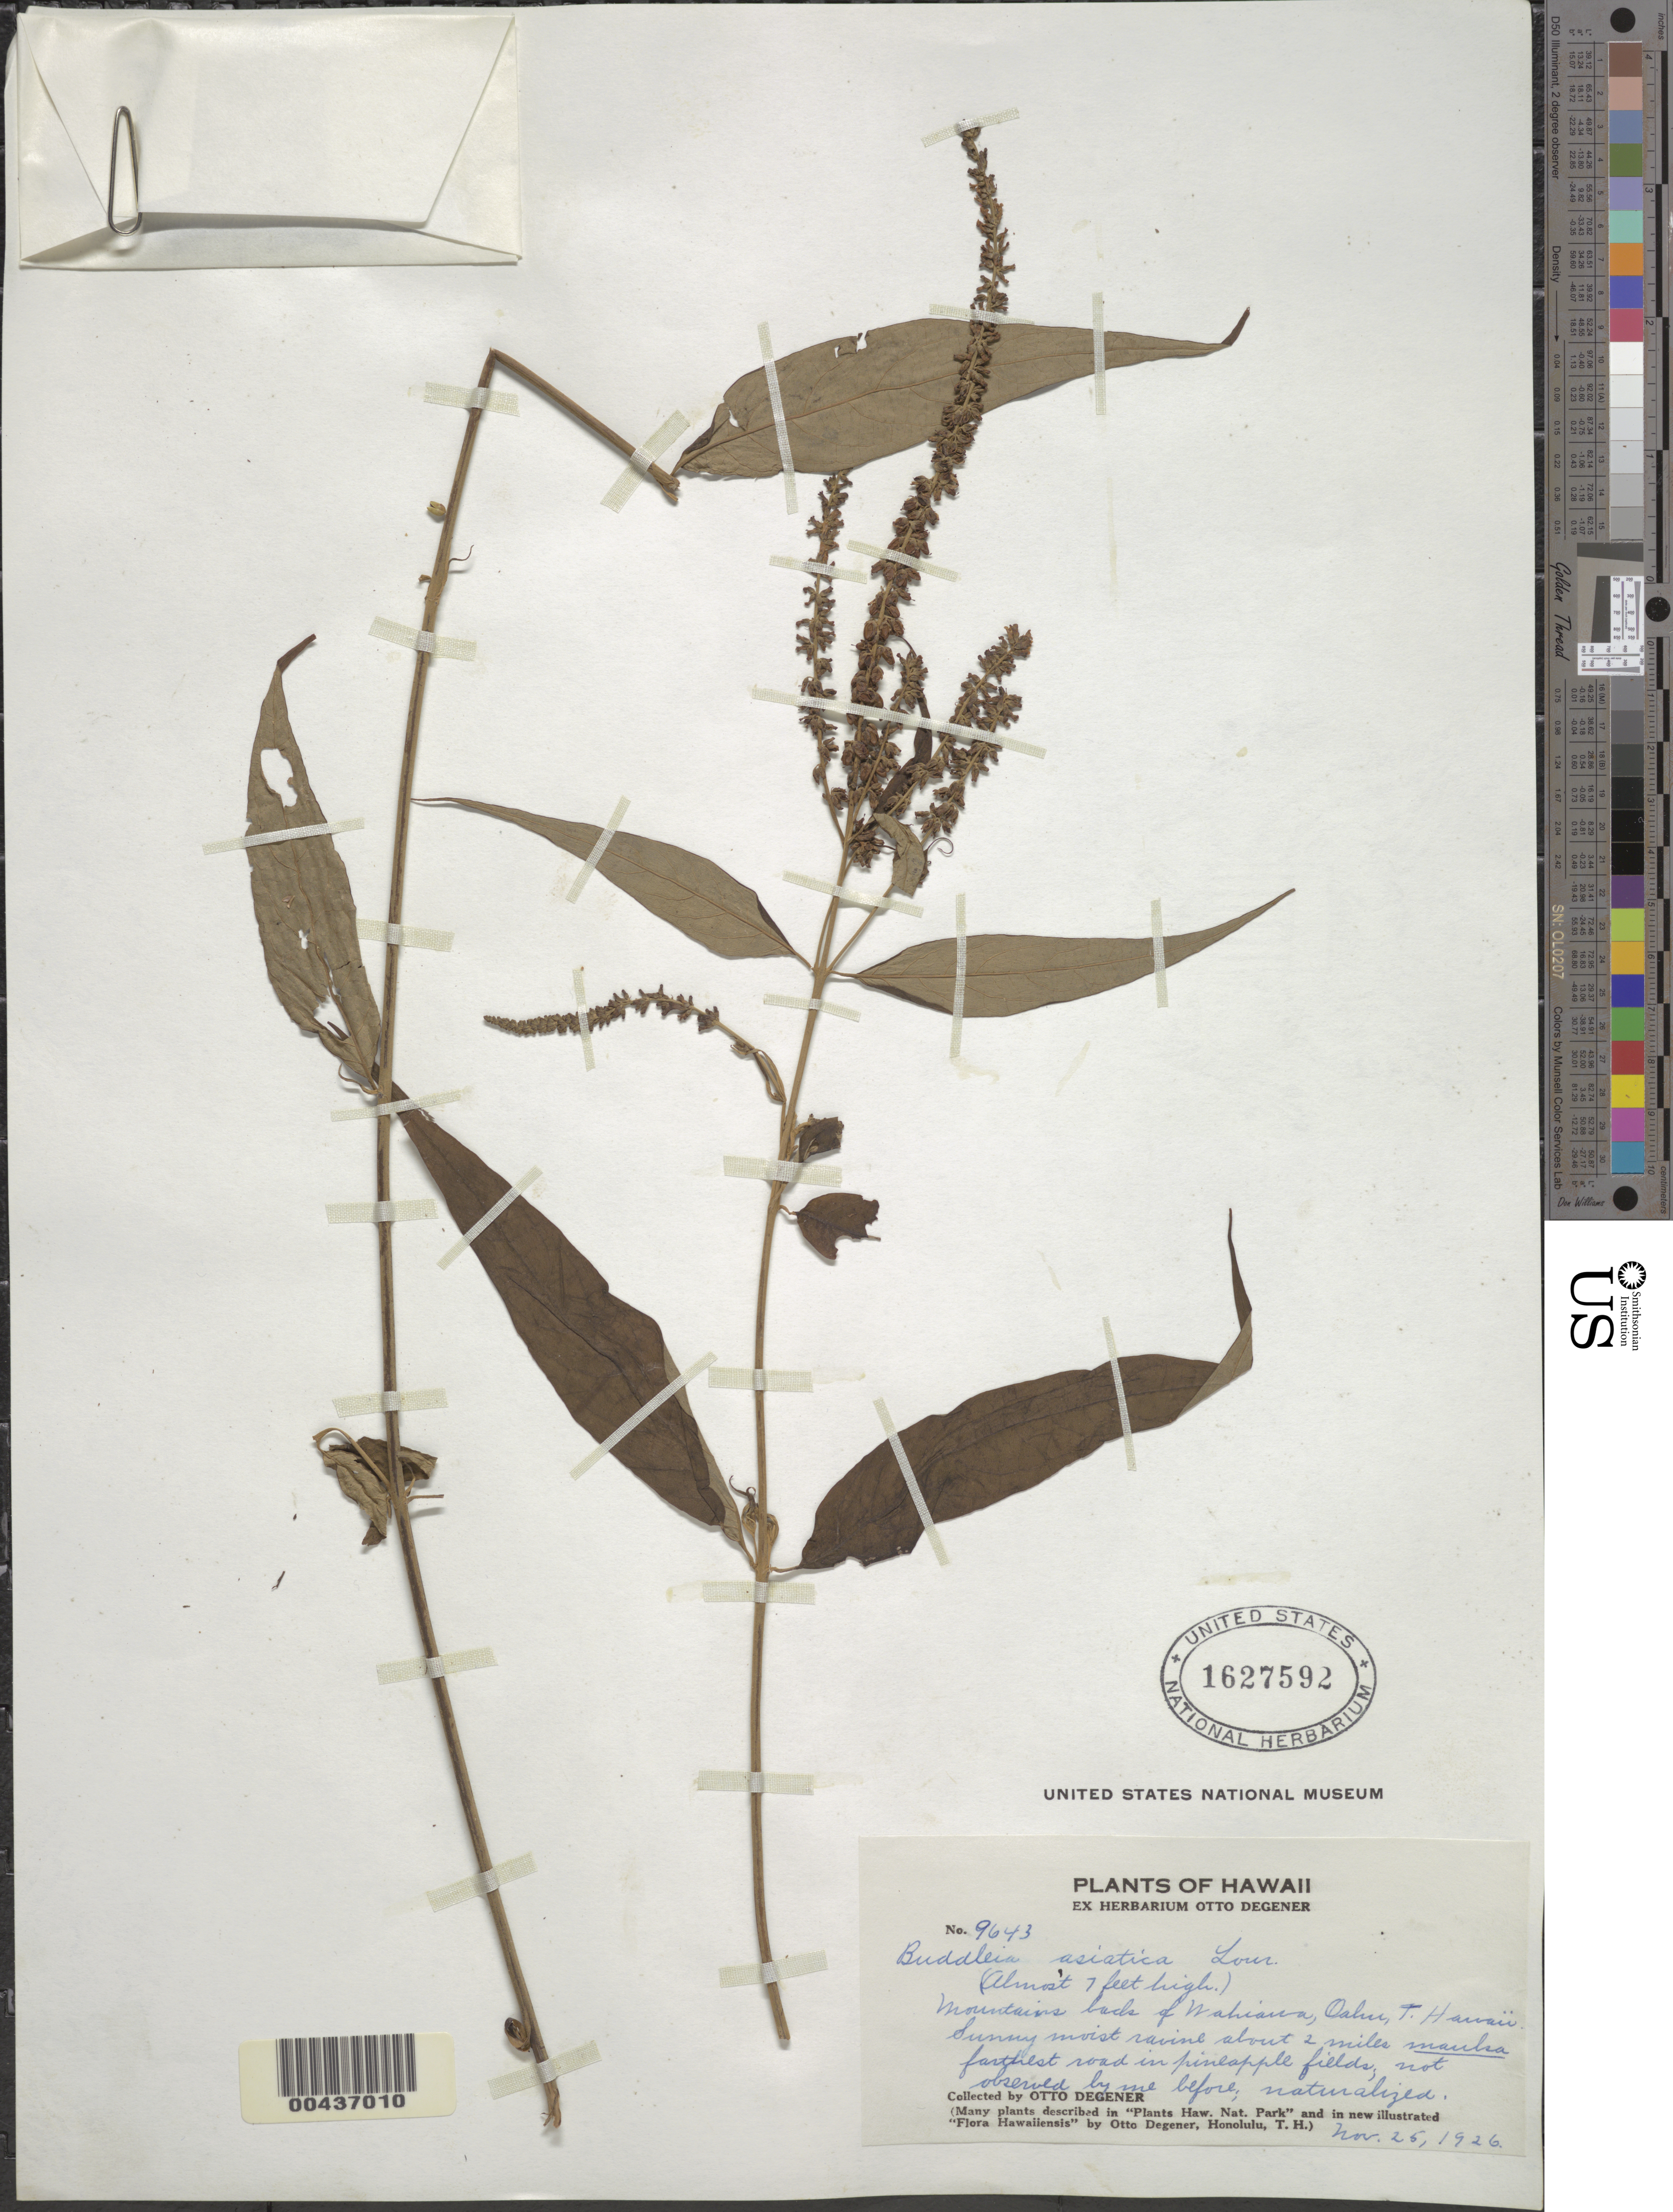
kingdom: Plantae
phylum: Tracheophyta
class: Magnoliopsida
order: Lamiales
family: Scrophulariaceae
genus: Buddleja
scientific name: Buddleja asiatica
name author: Lour.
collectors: O. Degener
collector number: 9643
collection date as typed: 23 Nov 19??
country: United States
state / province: Hawaii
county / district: Honolulu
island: Oahu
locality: Mountains back of Wahiawa Cave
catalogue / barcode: US 1627592